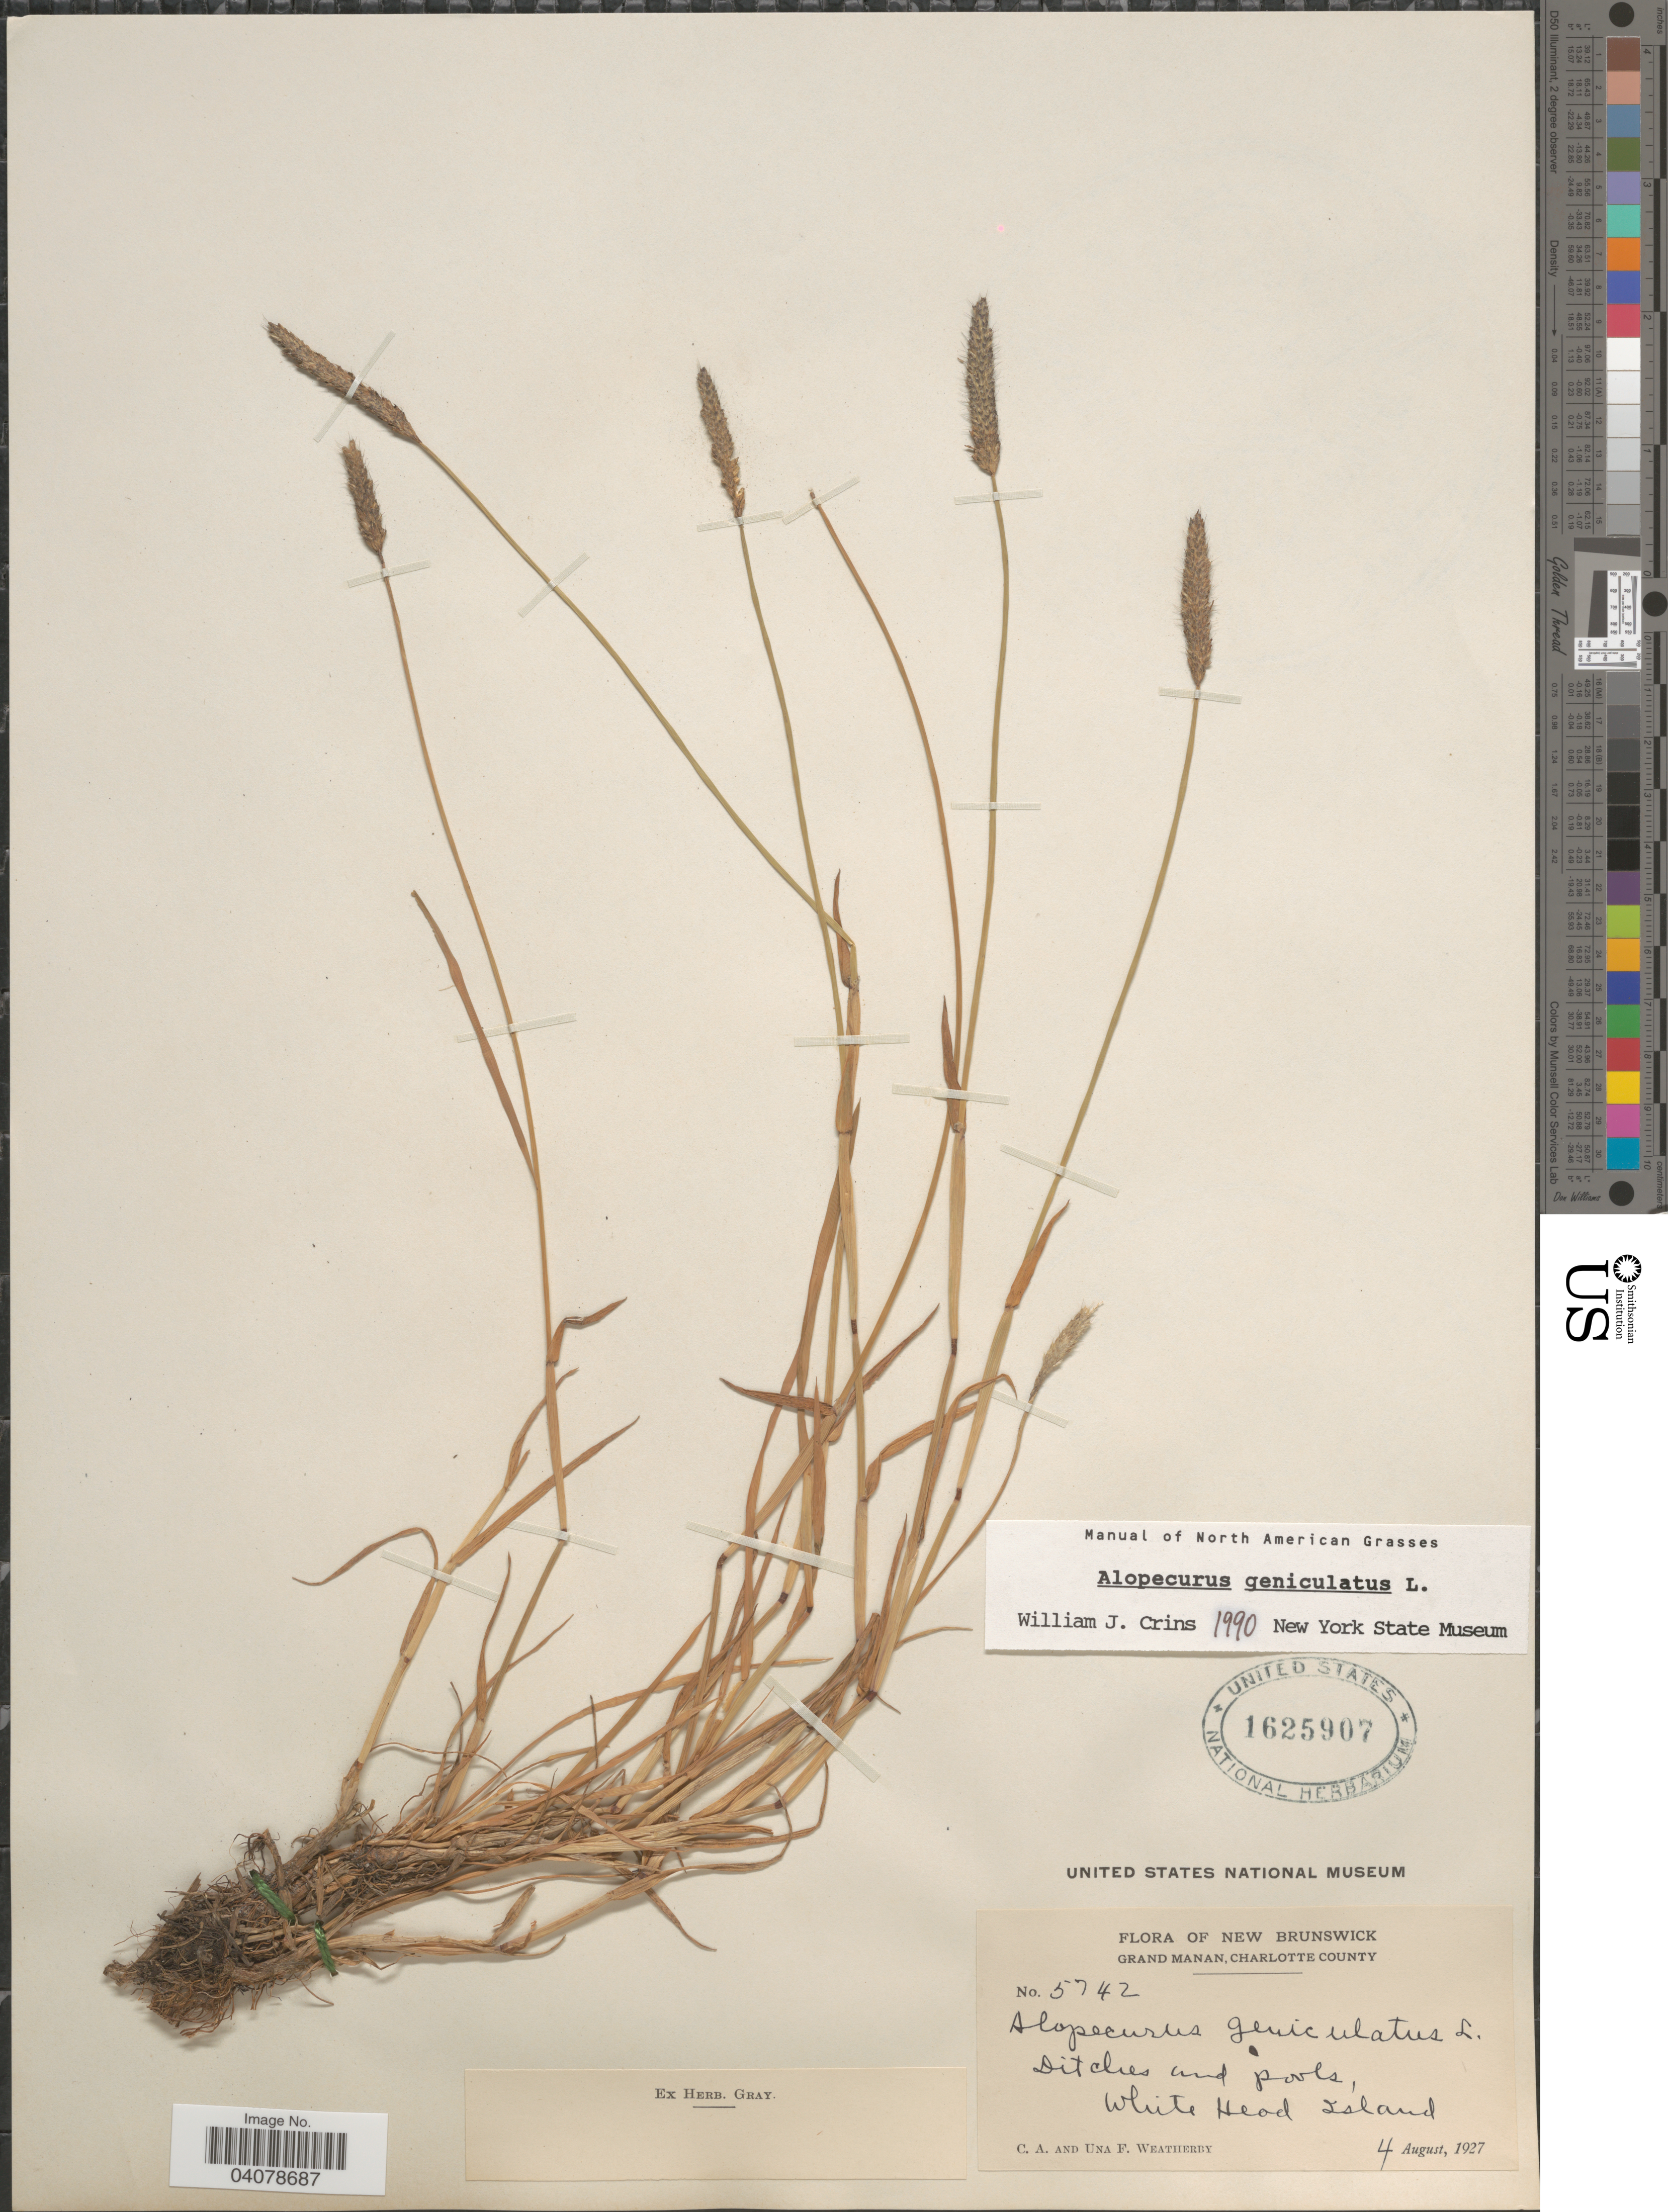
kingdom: Plantae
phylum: Tracheophyta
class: Liliopsida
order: Poales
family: Poaceae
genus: Alopecurus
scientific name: Alopecurus geniculatus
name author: L.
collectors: C. A. Weatherby & U. Weatherby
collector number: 5742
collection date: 1927-08-04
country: Canada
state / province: New Brunswick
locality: Grand Manan, Charlotte County. White Head Island.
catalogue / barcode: US 1625907